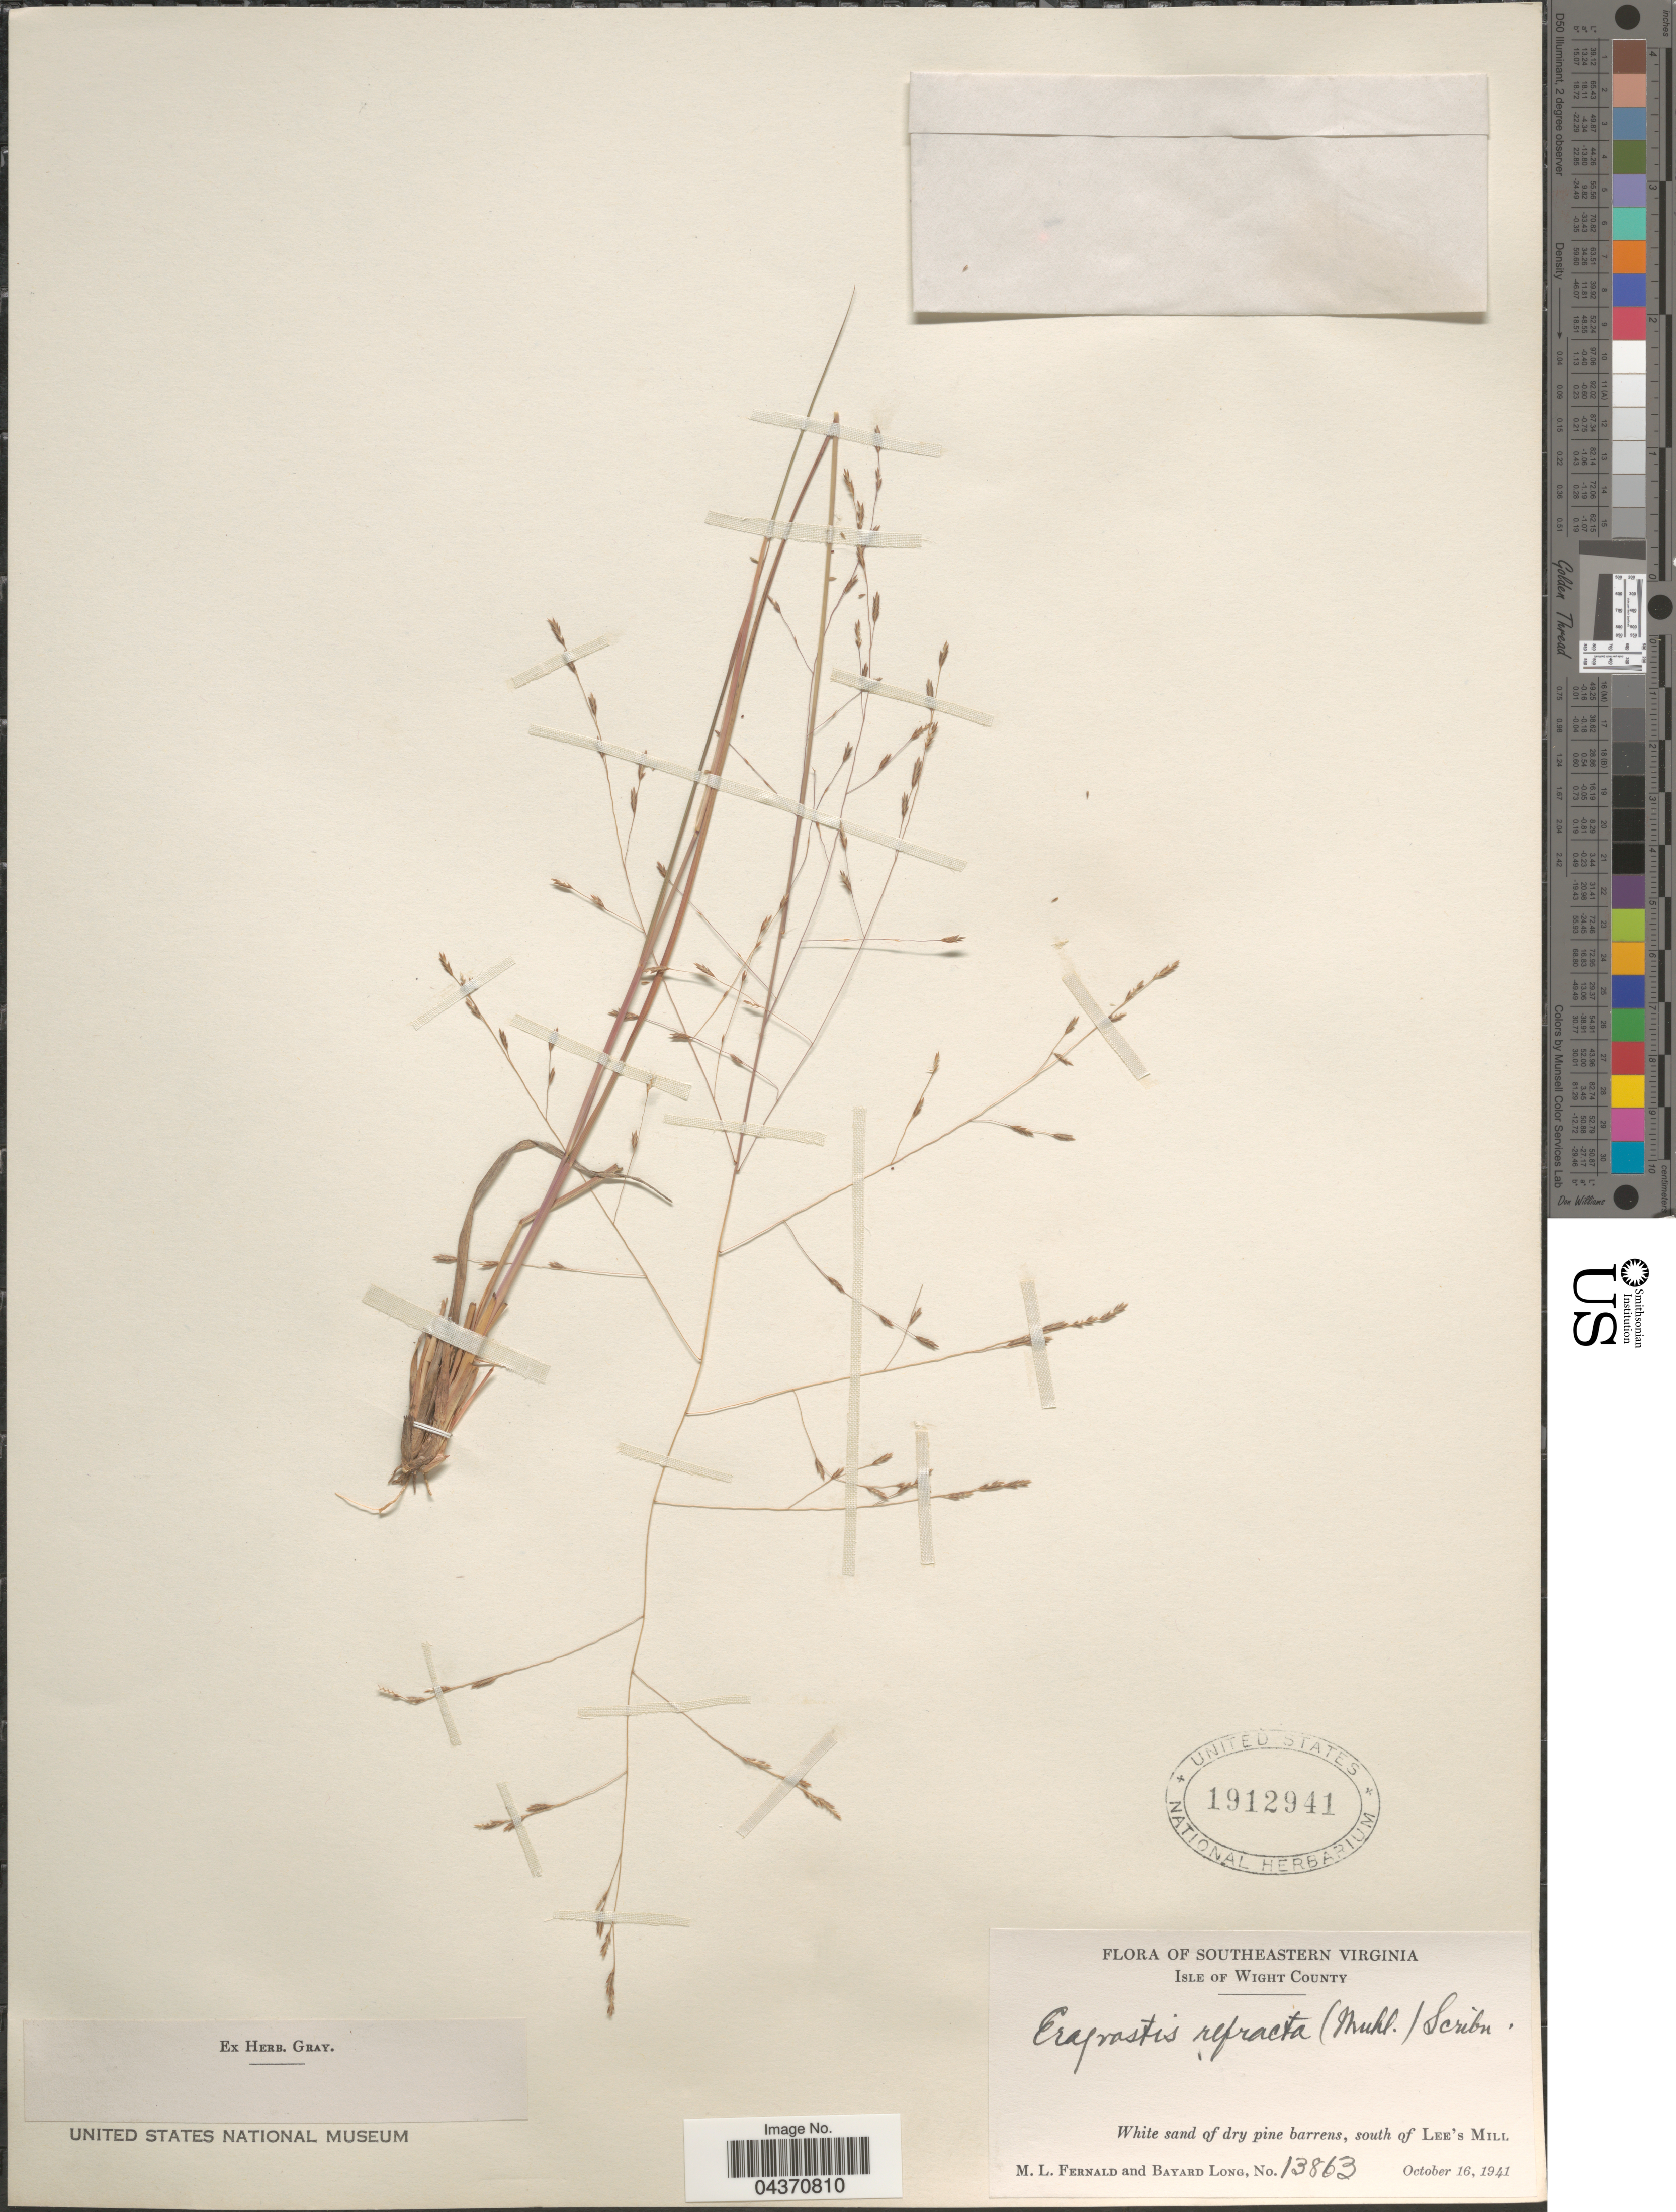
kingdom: Plantae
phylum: Tracheophyta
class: Liliopsida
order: Poales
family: Poaceae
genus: Eragrostis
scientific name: Eragrostis refracta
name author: (Muhl.) Scribn.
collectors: M. L. Fernald & B. Long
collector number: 13863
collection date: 1941-10-16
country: United States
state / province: Virginia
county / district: Isle of Wight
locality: Southeastern Virginia. Isle of Wight County. White sand of dry pine barrens, south of Lee's Mill.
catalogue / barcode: US 1912941